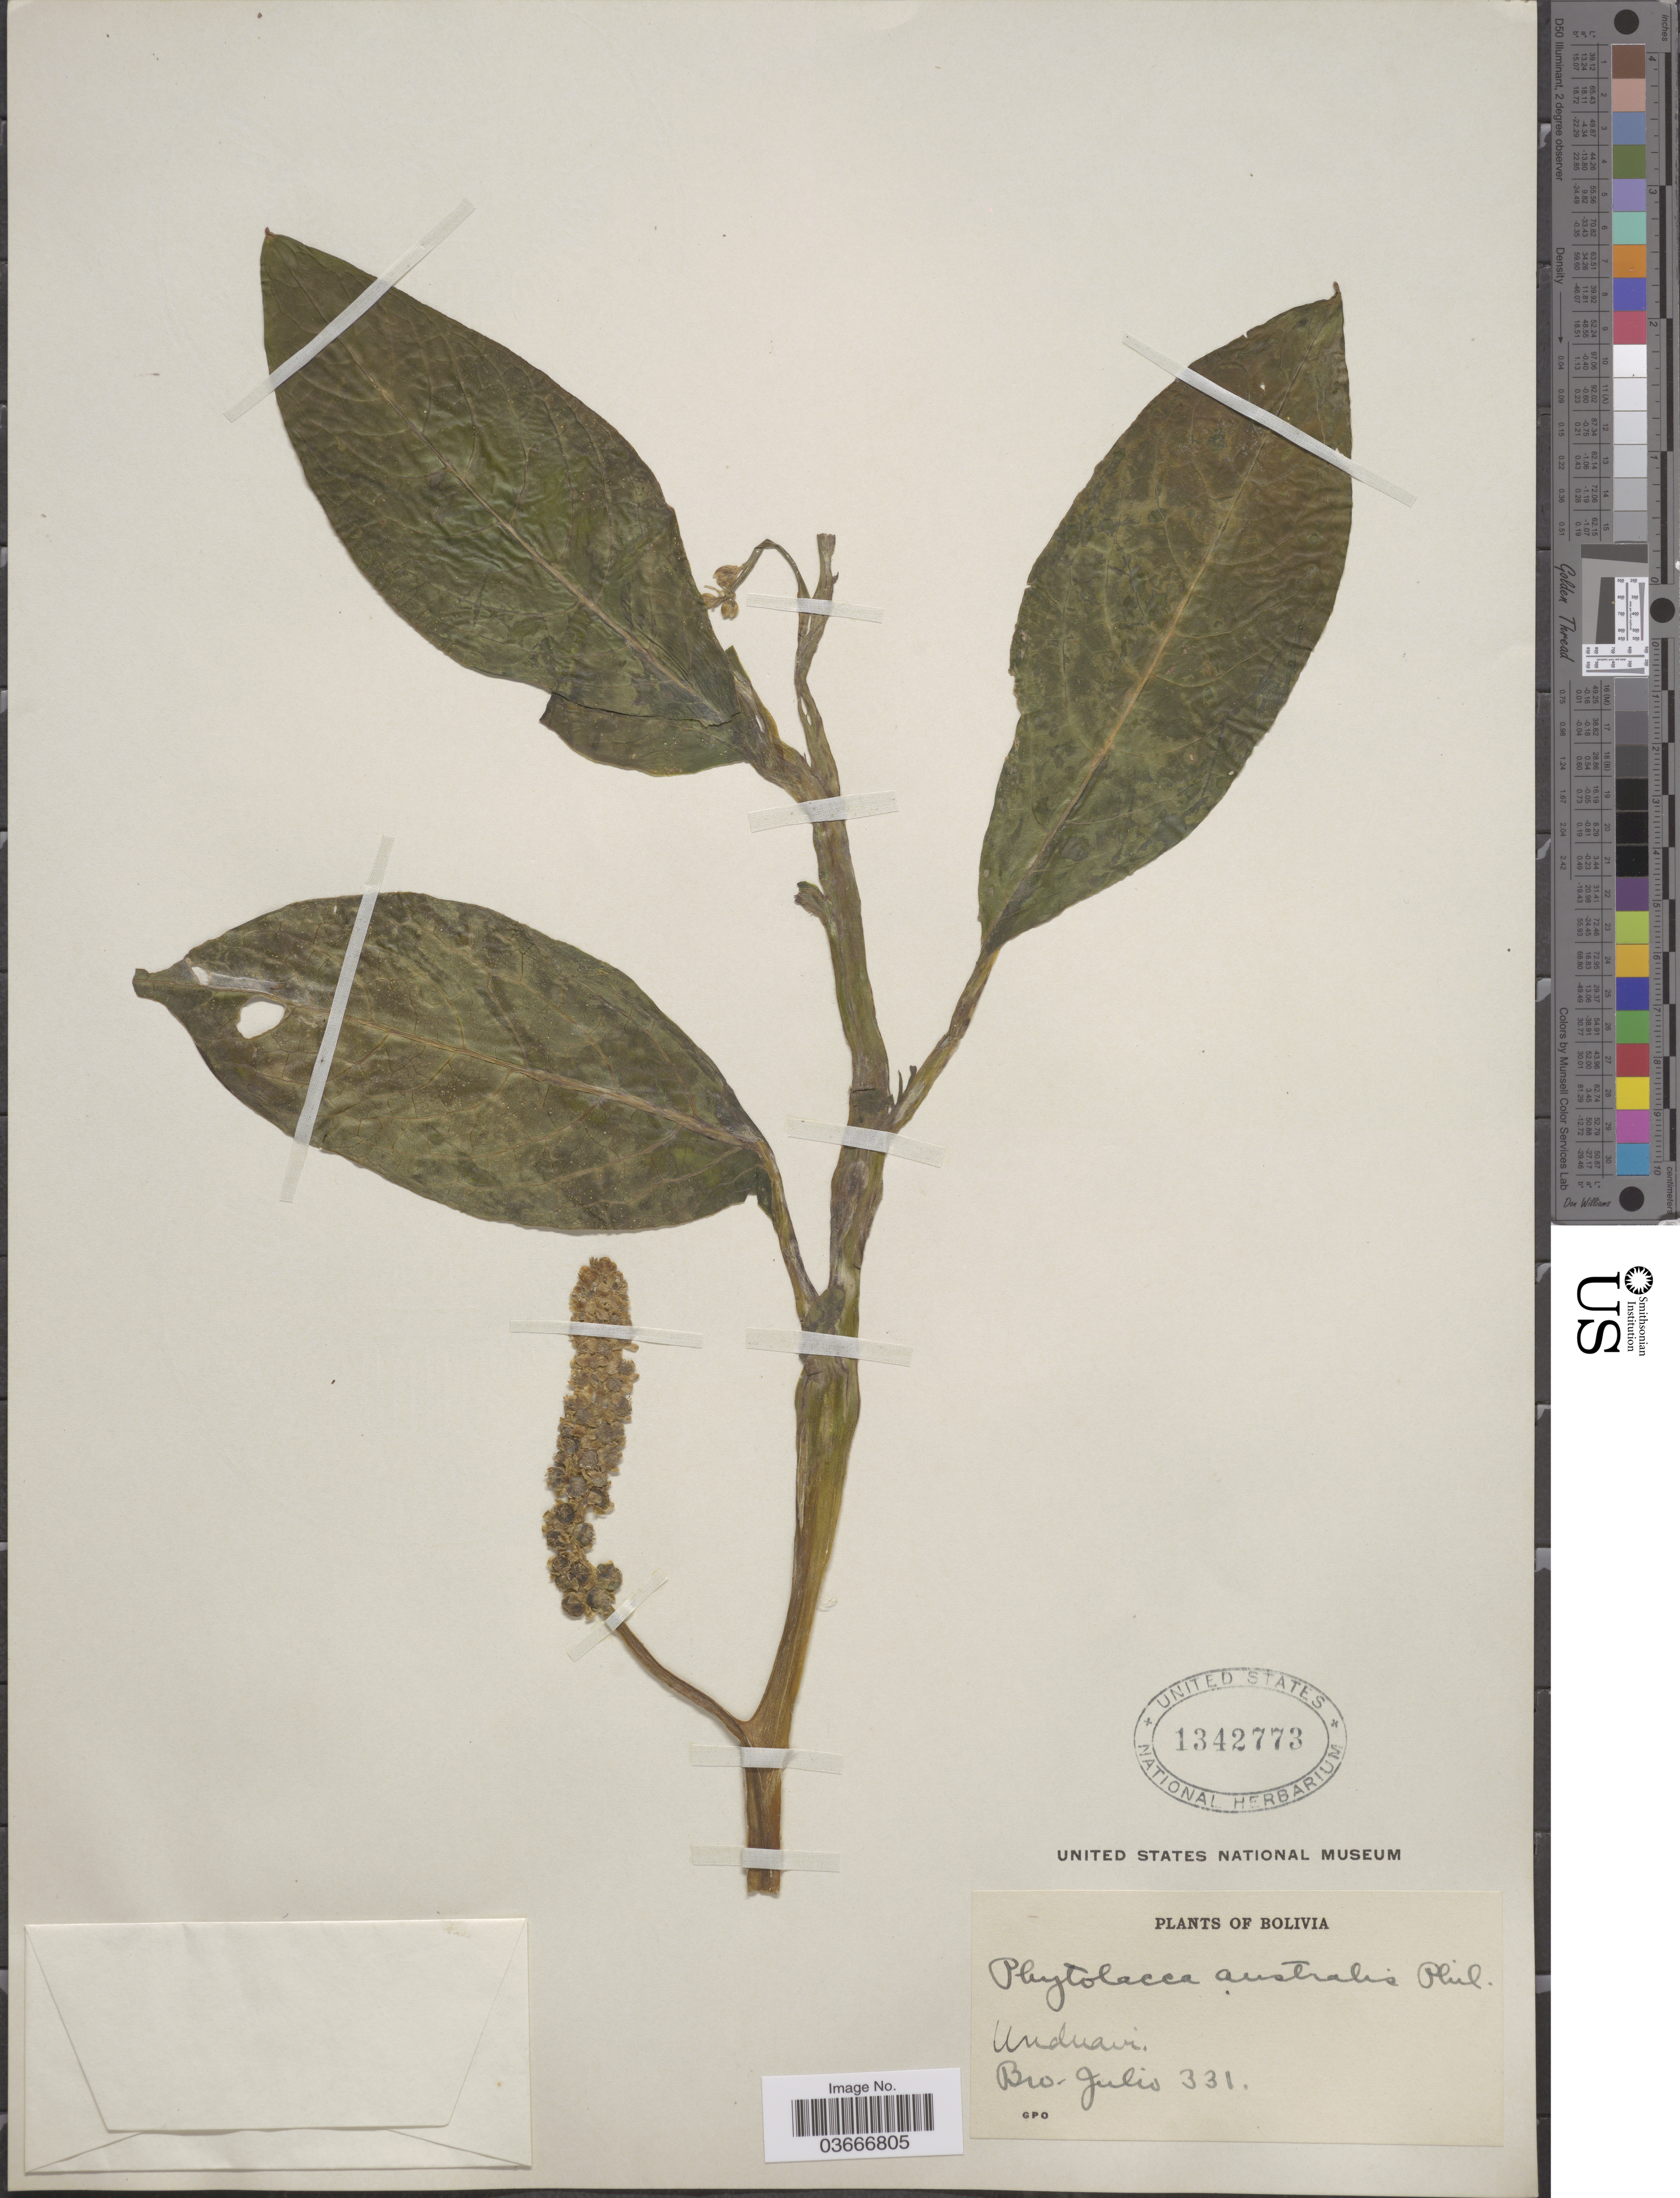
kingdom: Plantae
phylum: Tracheophyta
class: Magnoliopsida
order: Caryophyllales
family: Phytolaccaceae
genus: Phytolacca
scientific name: Phytolacca bogotensis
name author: Kunth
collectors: Bro. Julio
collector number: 331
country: Bolivia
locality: Unduavi.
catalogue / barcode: US 1342773